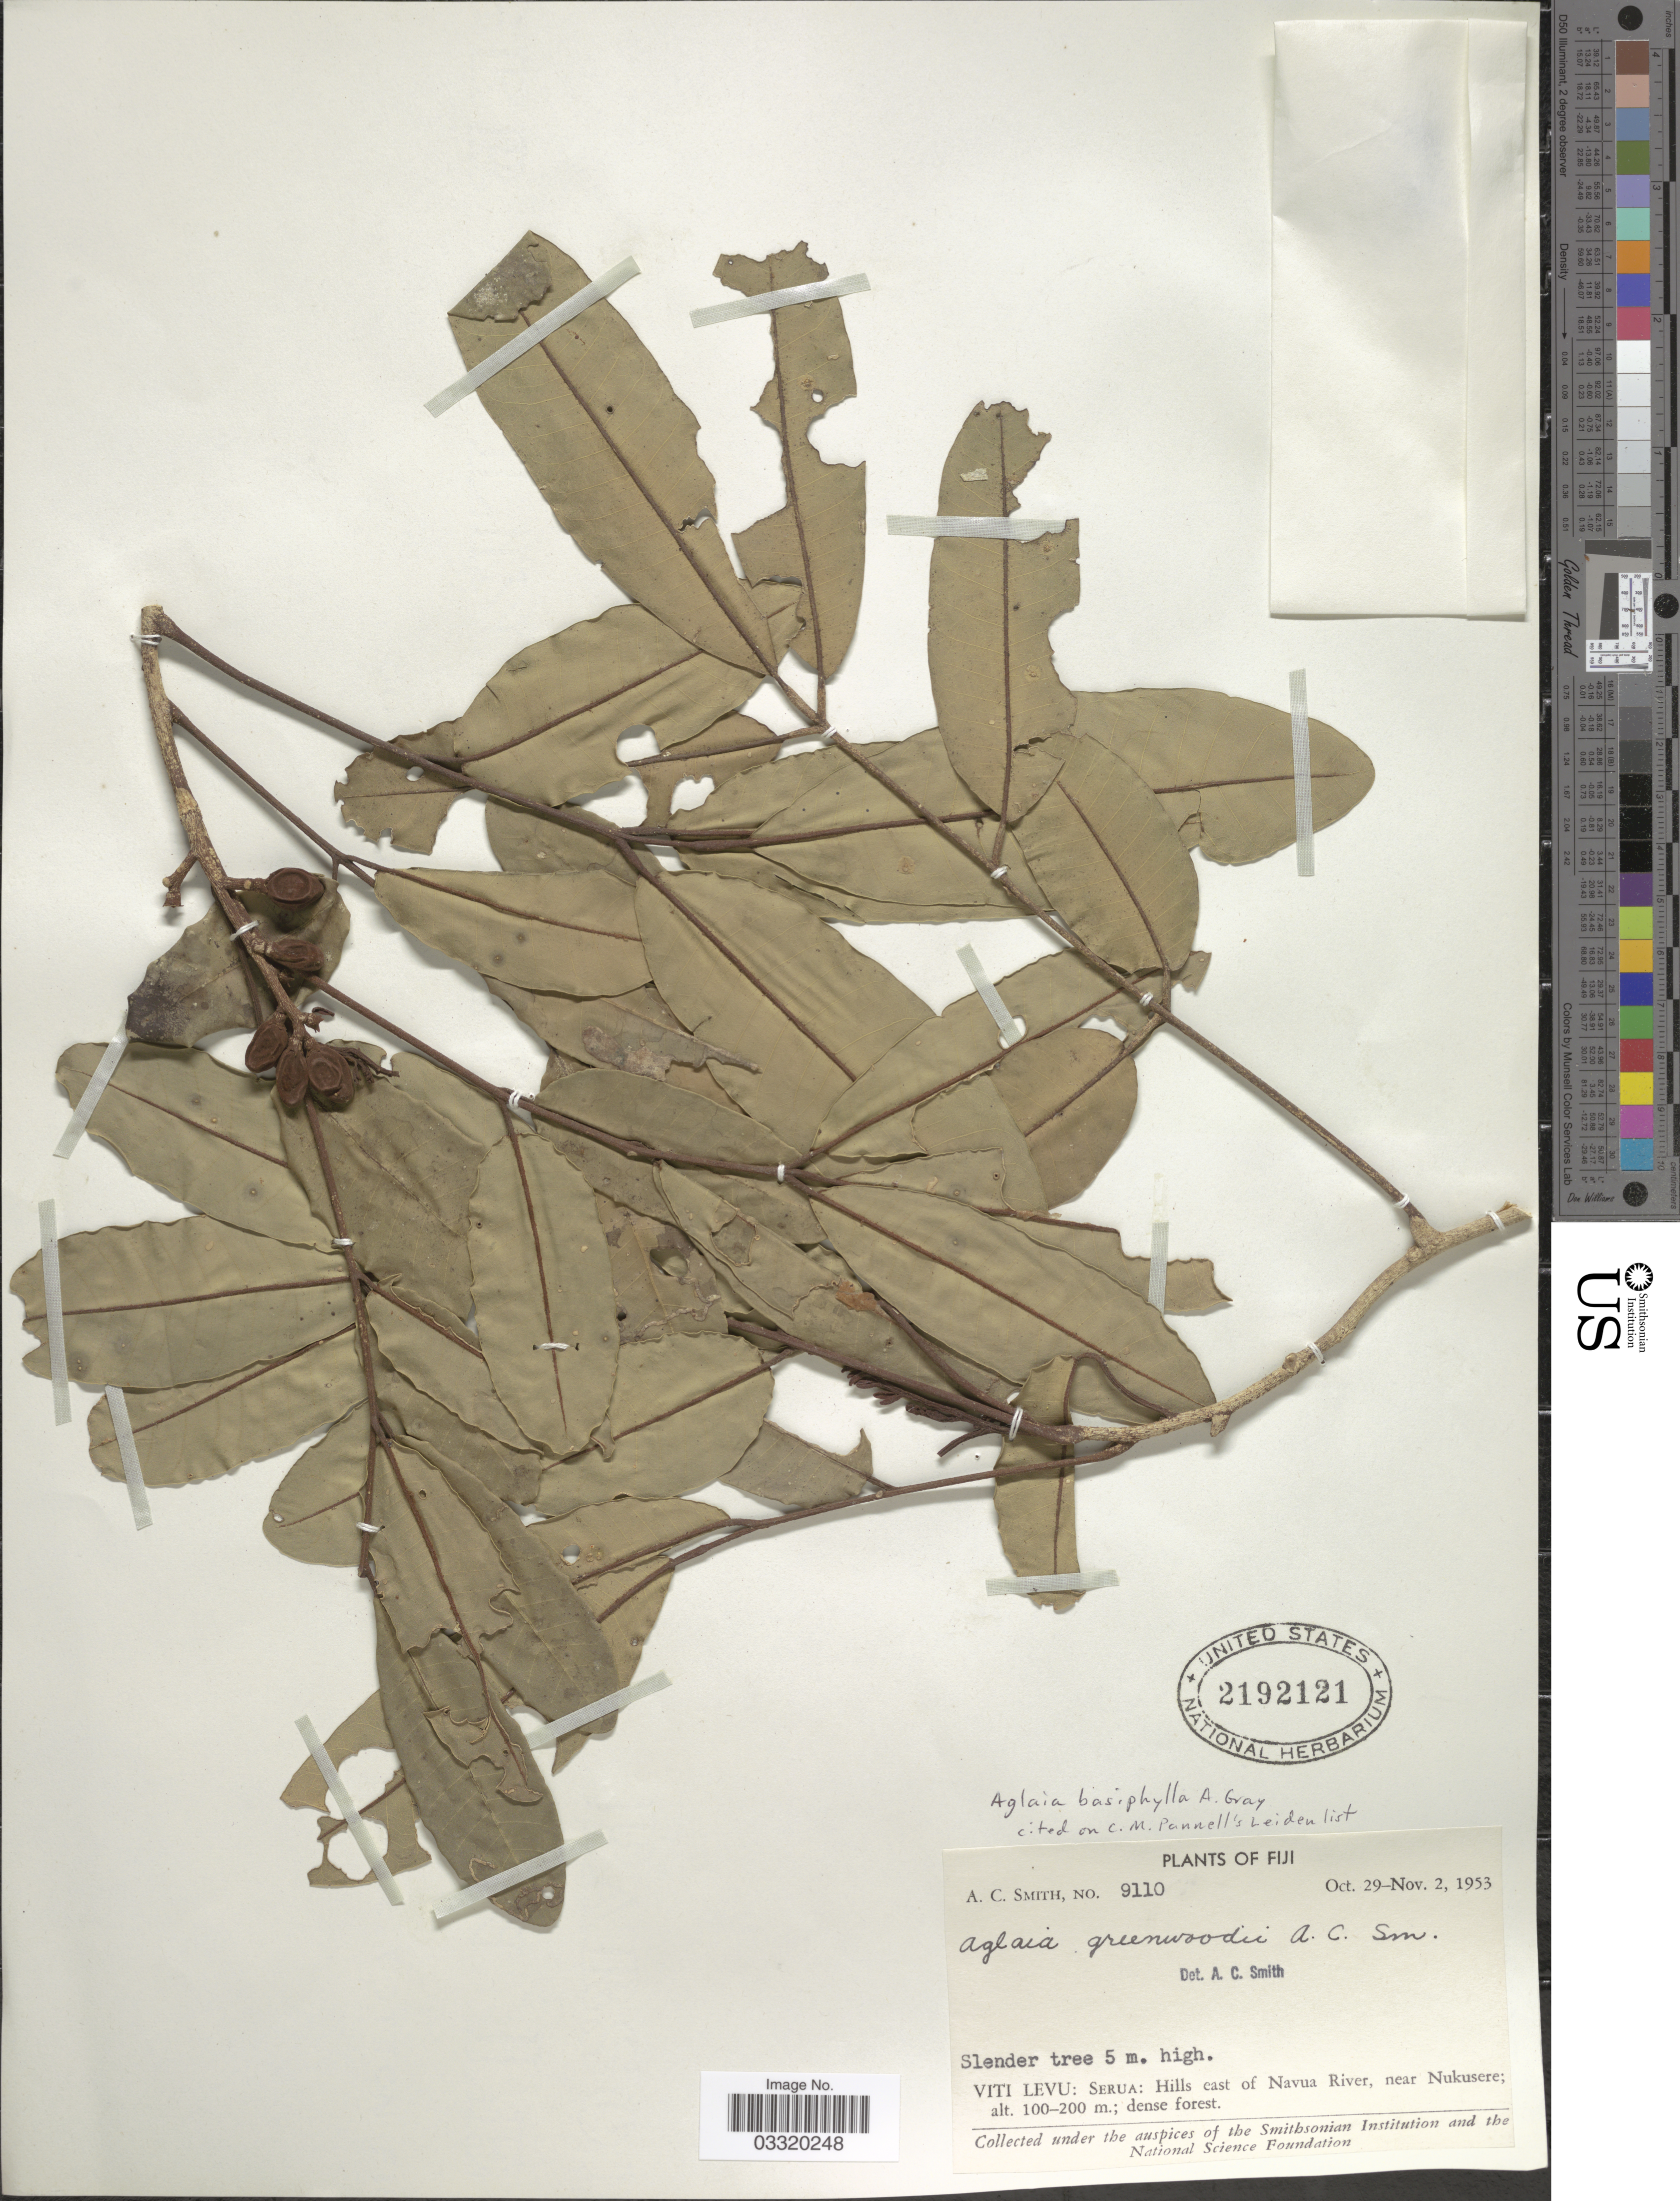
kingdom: Plantae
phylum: Tracheophyta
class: Magnoliopsida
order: Sapindales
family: Meliaceae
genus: Aglaia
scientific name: Aglaia basiphylla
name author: A. Gray in Wilkes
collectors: A. C. Smith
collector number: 9110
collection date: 1953-10-29/1953-11-02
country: Fiji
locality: Viti Levu: Serua: Hills east of Navua River, near Nukusere.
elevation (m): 100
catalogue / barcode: US 2192121